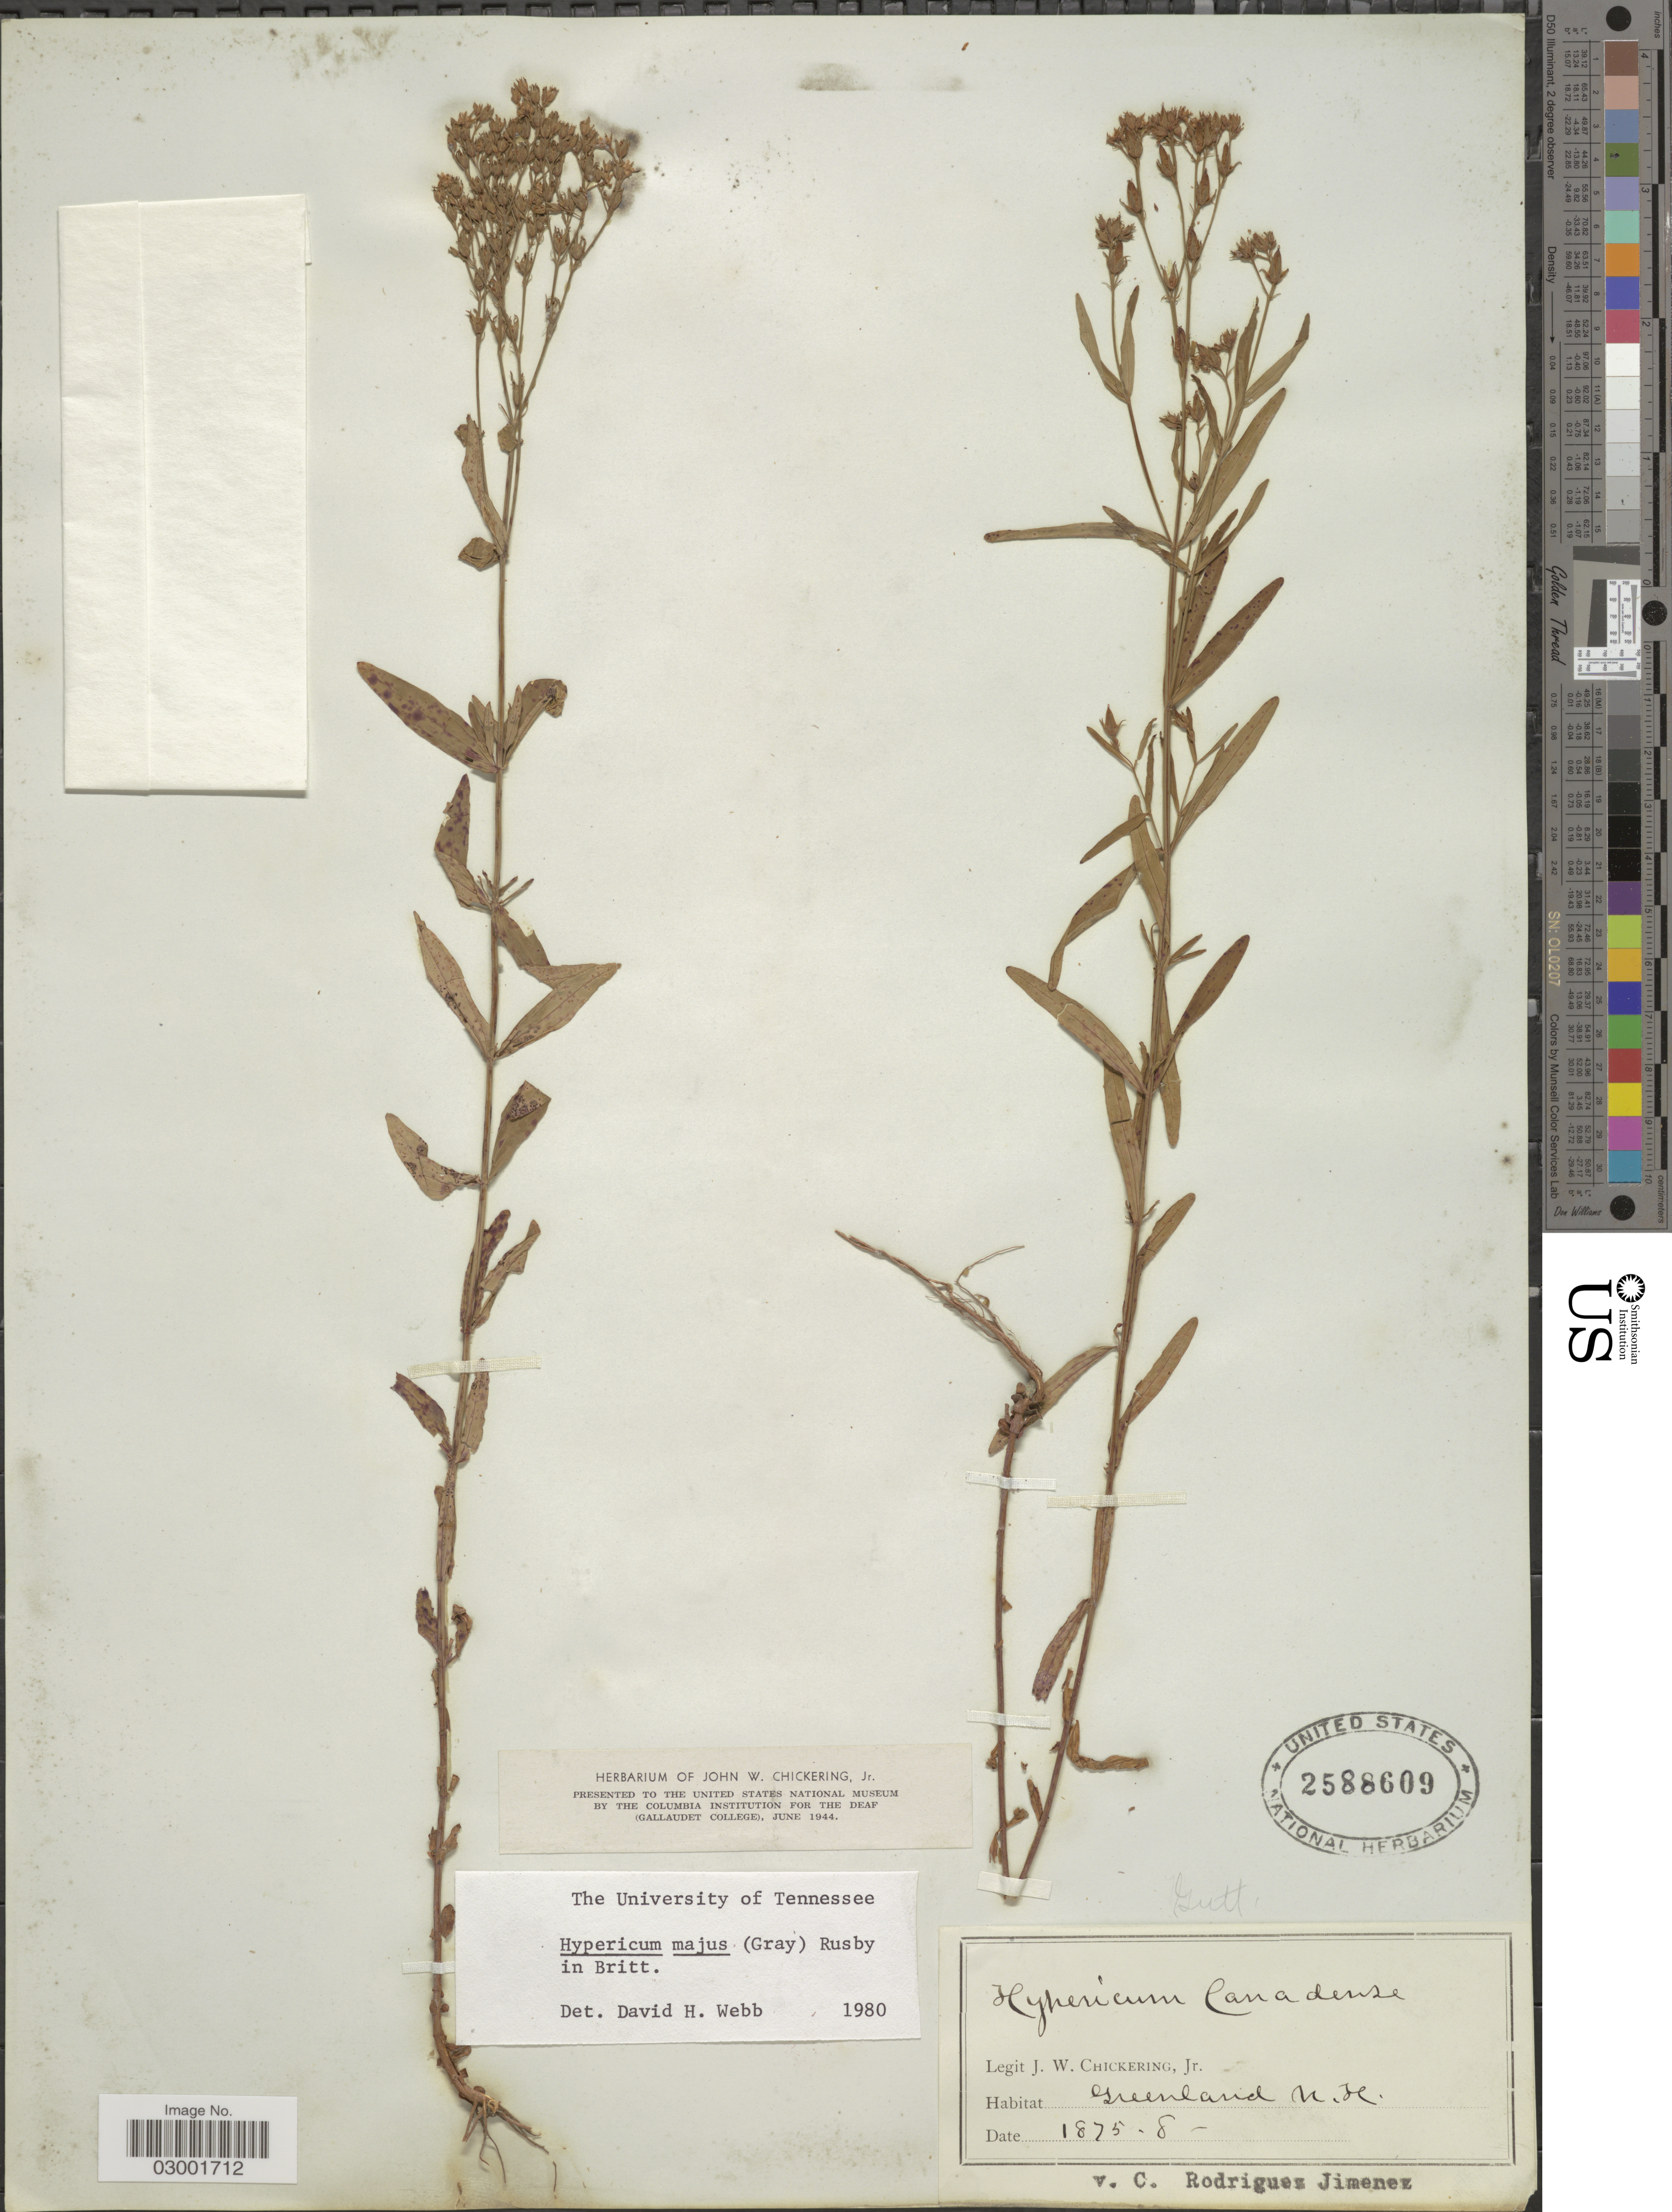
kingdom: Plantae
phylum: Tracheophyta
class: Magnoliopsida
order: Malpighiales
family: Hypericaceae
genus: Hypericum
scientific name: Hypericum majus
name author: (A. Gray) Britton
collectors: J. W. Chickering Jr.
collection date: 1875-08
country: United States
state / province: New Hampshire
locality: Greenland N.H.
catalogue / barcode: US 2588609